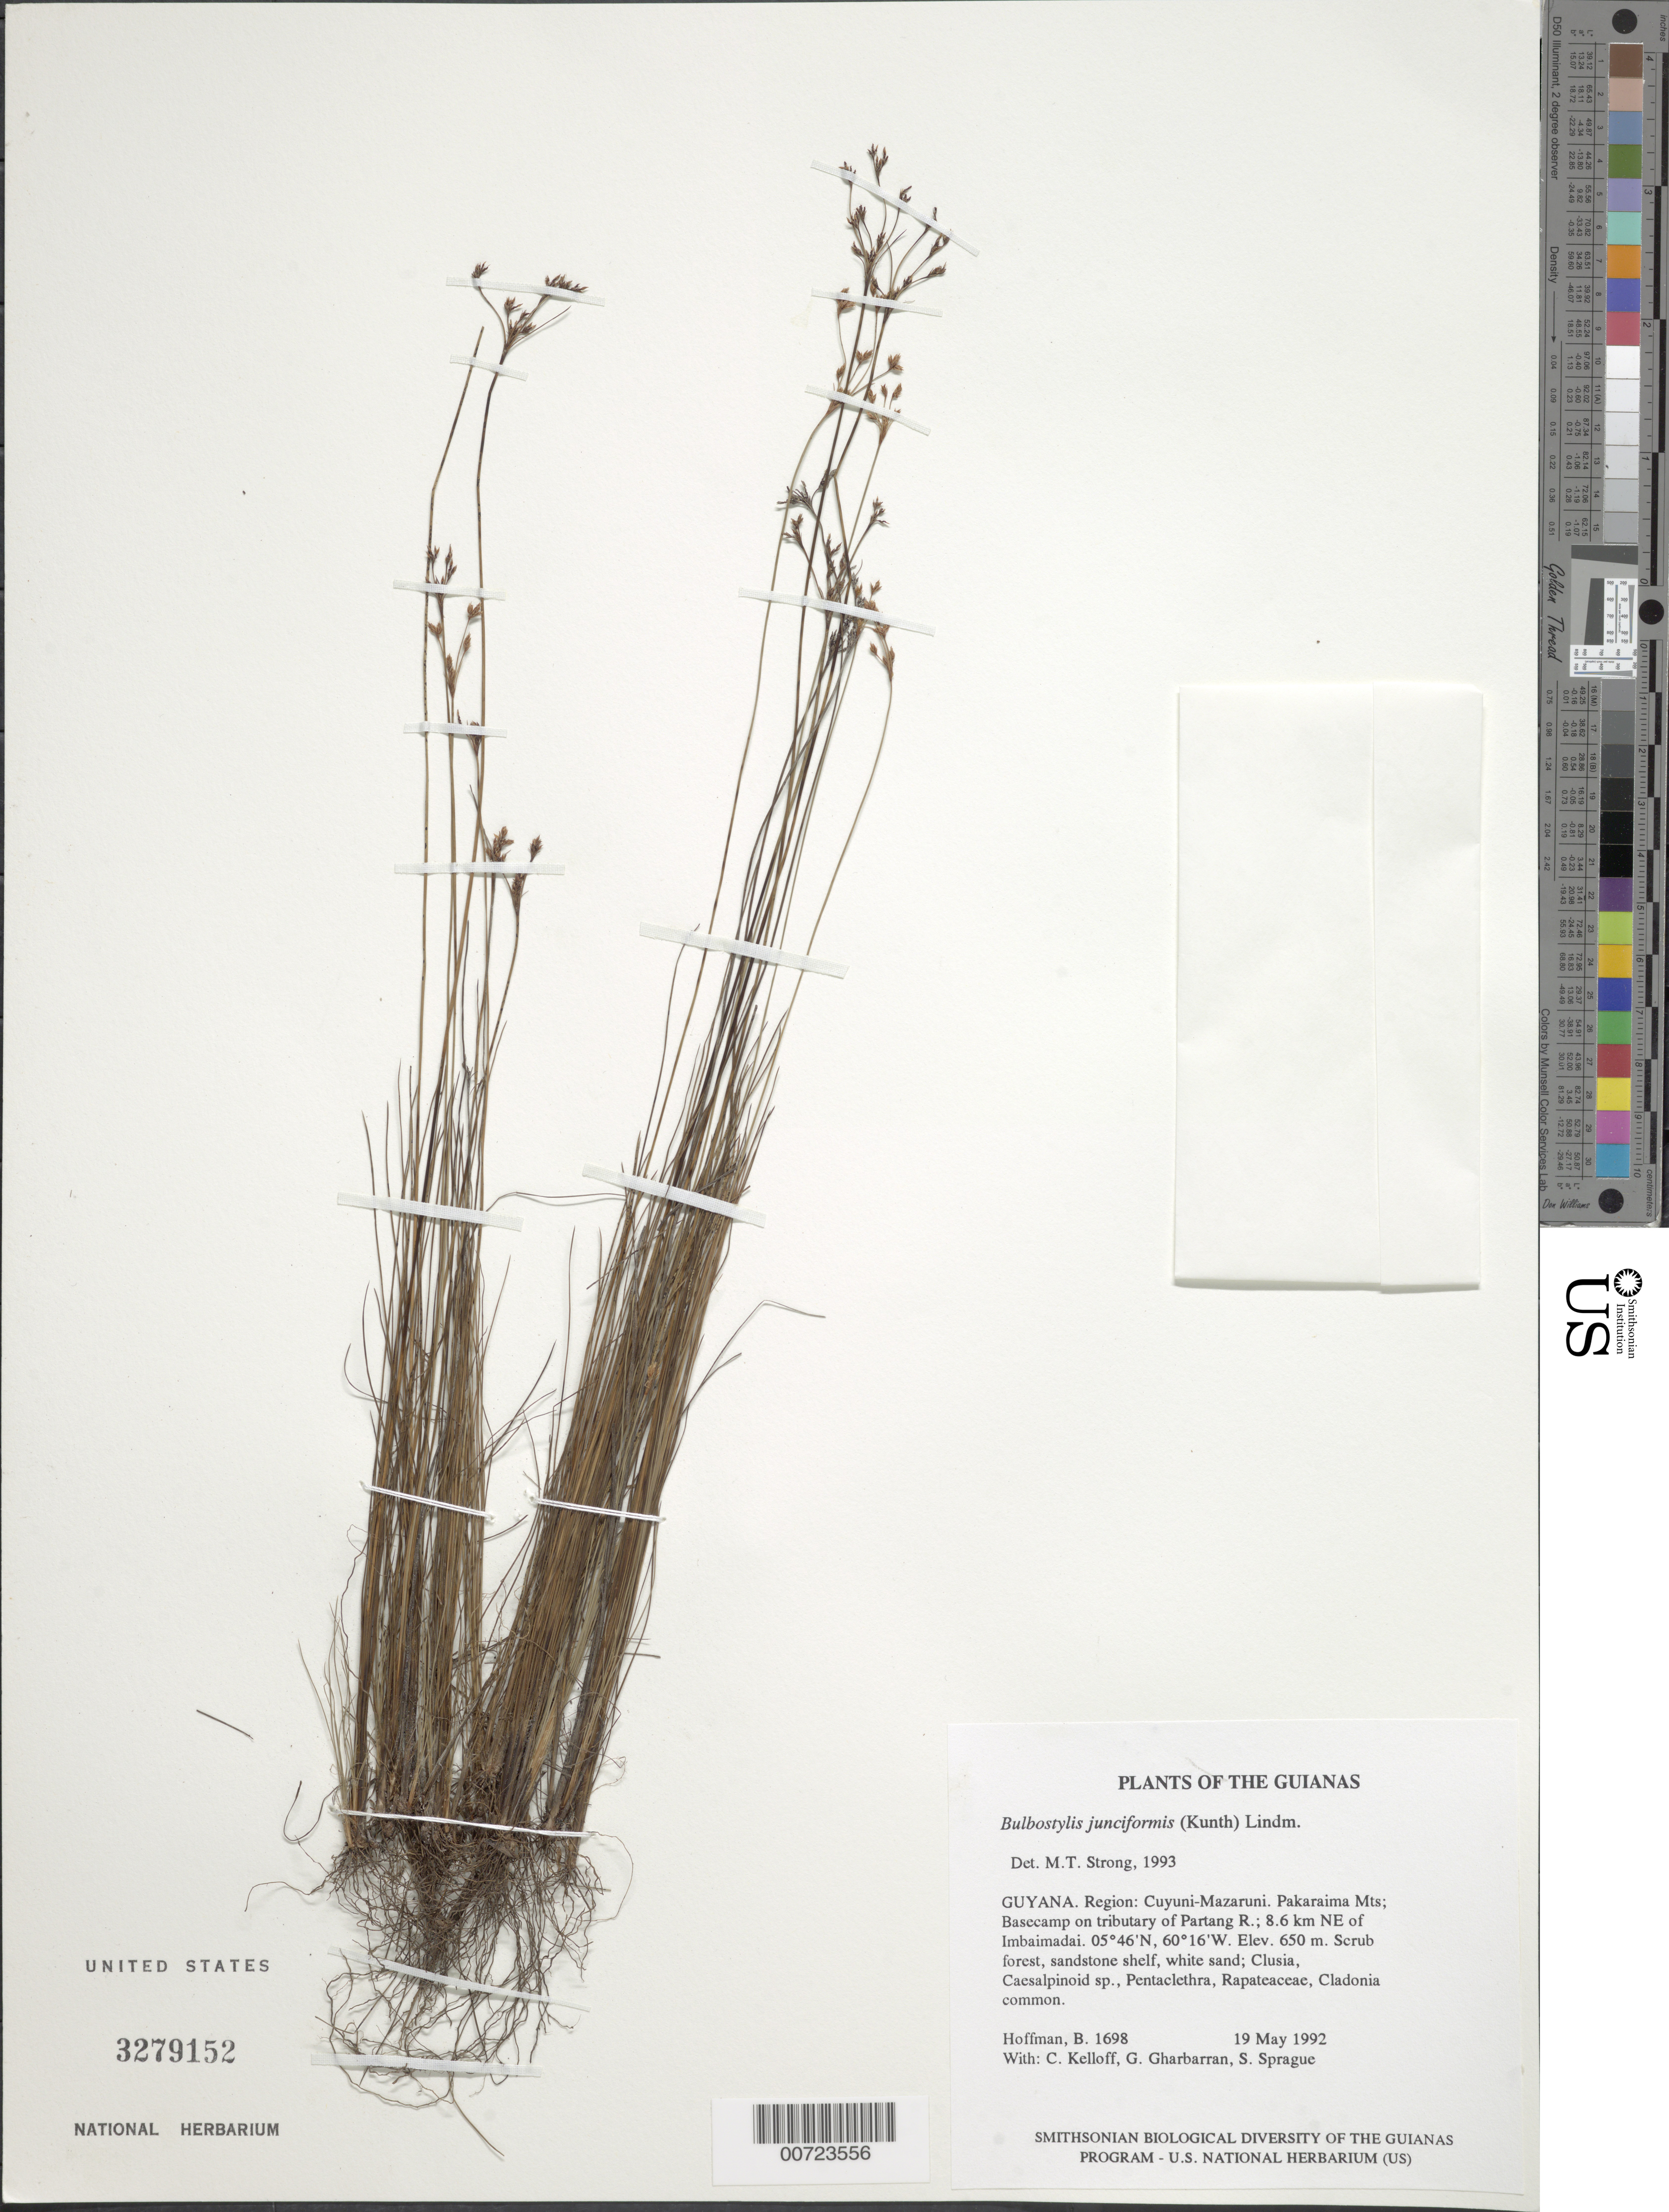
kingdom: Plantae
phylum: Tracheophyta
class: Liliopsida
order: Poales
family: Cyperaceae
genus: Bulbostylis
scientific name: Bulbostylis junciformis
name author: (Kunth) C.B. Clarke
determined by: Strong, M. T., (US), Smithsonian Institution - National Museum of Natural History (UNITED STATES)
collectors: B. Hoffman, C. L. Kelloff, G. Gharbarran & S. Sprague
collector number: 1698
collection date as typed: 19 May 1992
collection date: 1992-05-19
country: Guyana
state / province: Cuyuni-Mazaruni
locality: Pakaraima Mts; basecamp on tributary of Partang River; 8.6 km NE of Imbaimadai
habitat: Scrub forest, sandstone shelf, white sand; Clusia, Caesalpinoid sp., Pentaclethra, Rapateaceae, Cladonia common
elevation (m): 650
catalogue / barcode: US 3279152